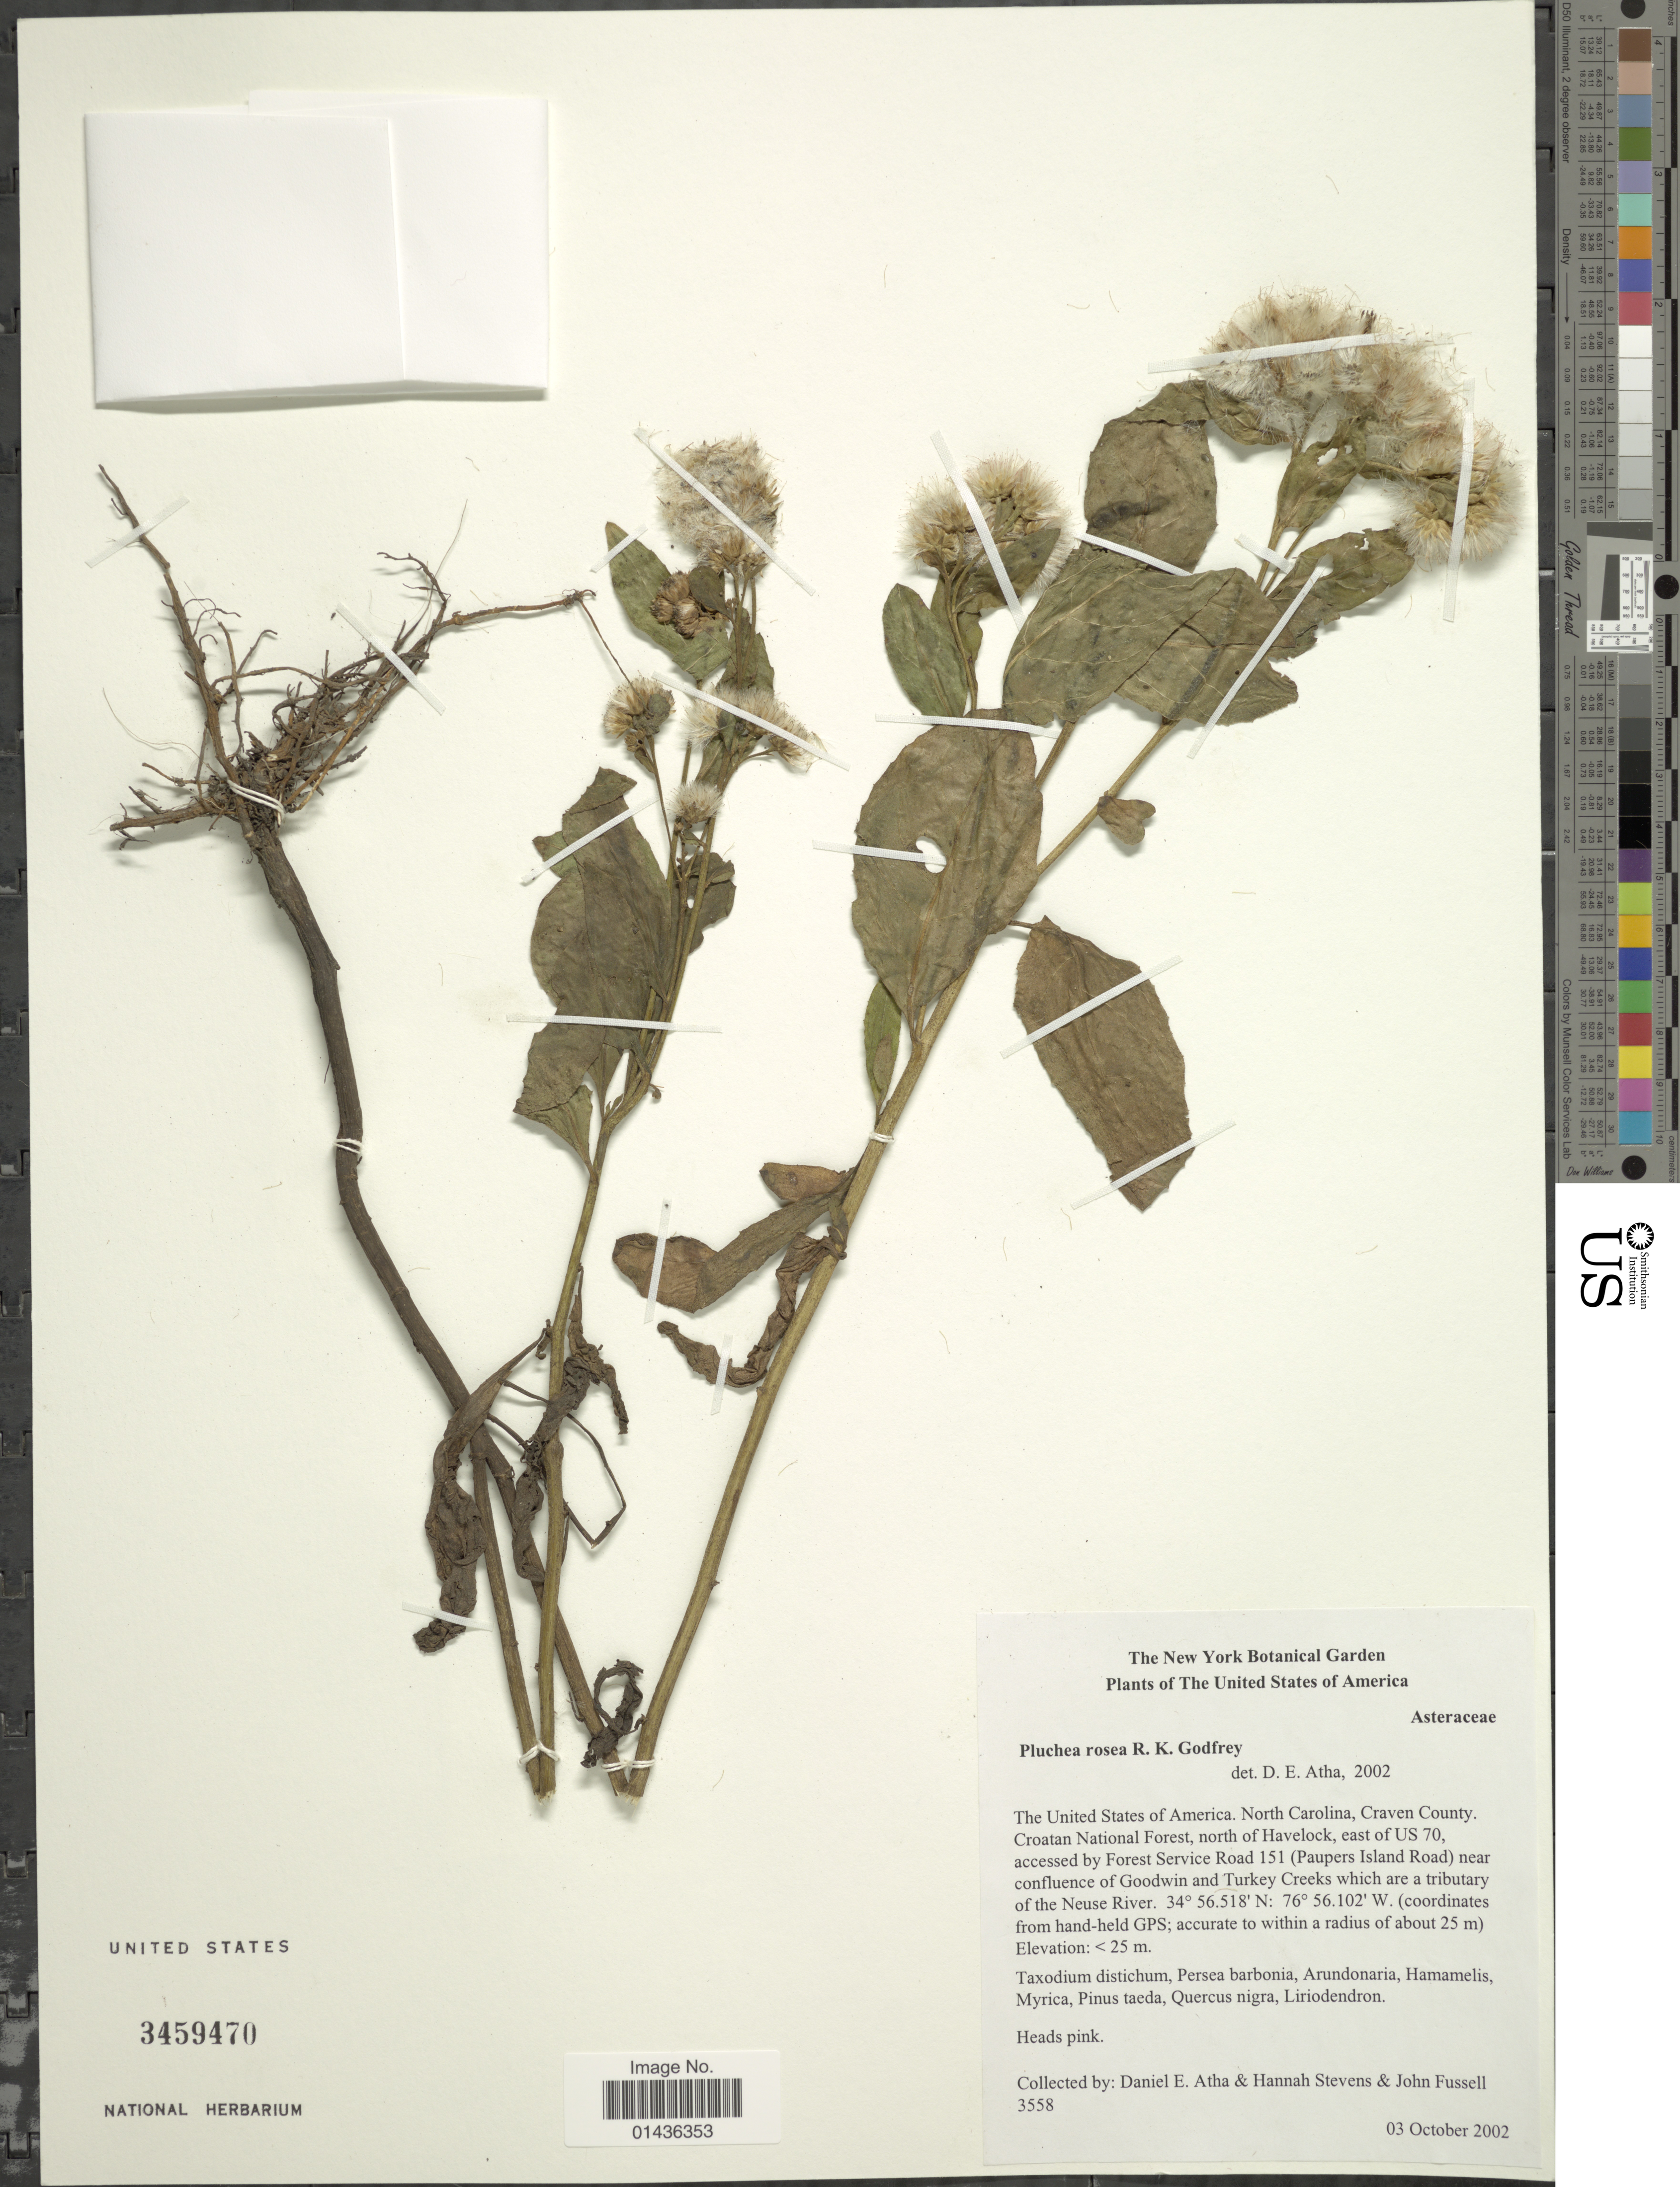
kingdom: Plantae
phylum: Tracheophyta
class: Magnoliopsida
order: Asterales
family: Asteraceae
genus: Pluchea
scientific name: Pluchea rosea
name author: R.K. Godfrey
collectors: D. Atha, H. Stevens & J. Fussell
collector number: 3558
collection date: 2002-10-03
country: United States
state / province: North Carolina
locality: Craven County, Croatan National Forest, north of Havelock, east of US 70, accessed by Forest Service Road 151 (Paupers Island Road) near confluence of Goodwin and Turkey Creeks which are a tributary of the Neuse River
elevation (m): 25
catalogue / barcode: US 3459470